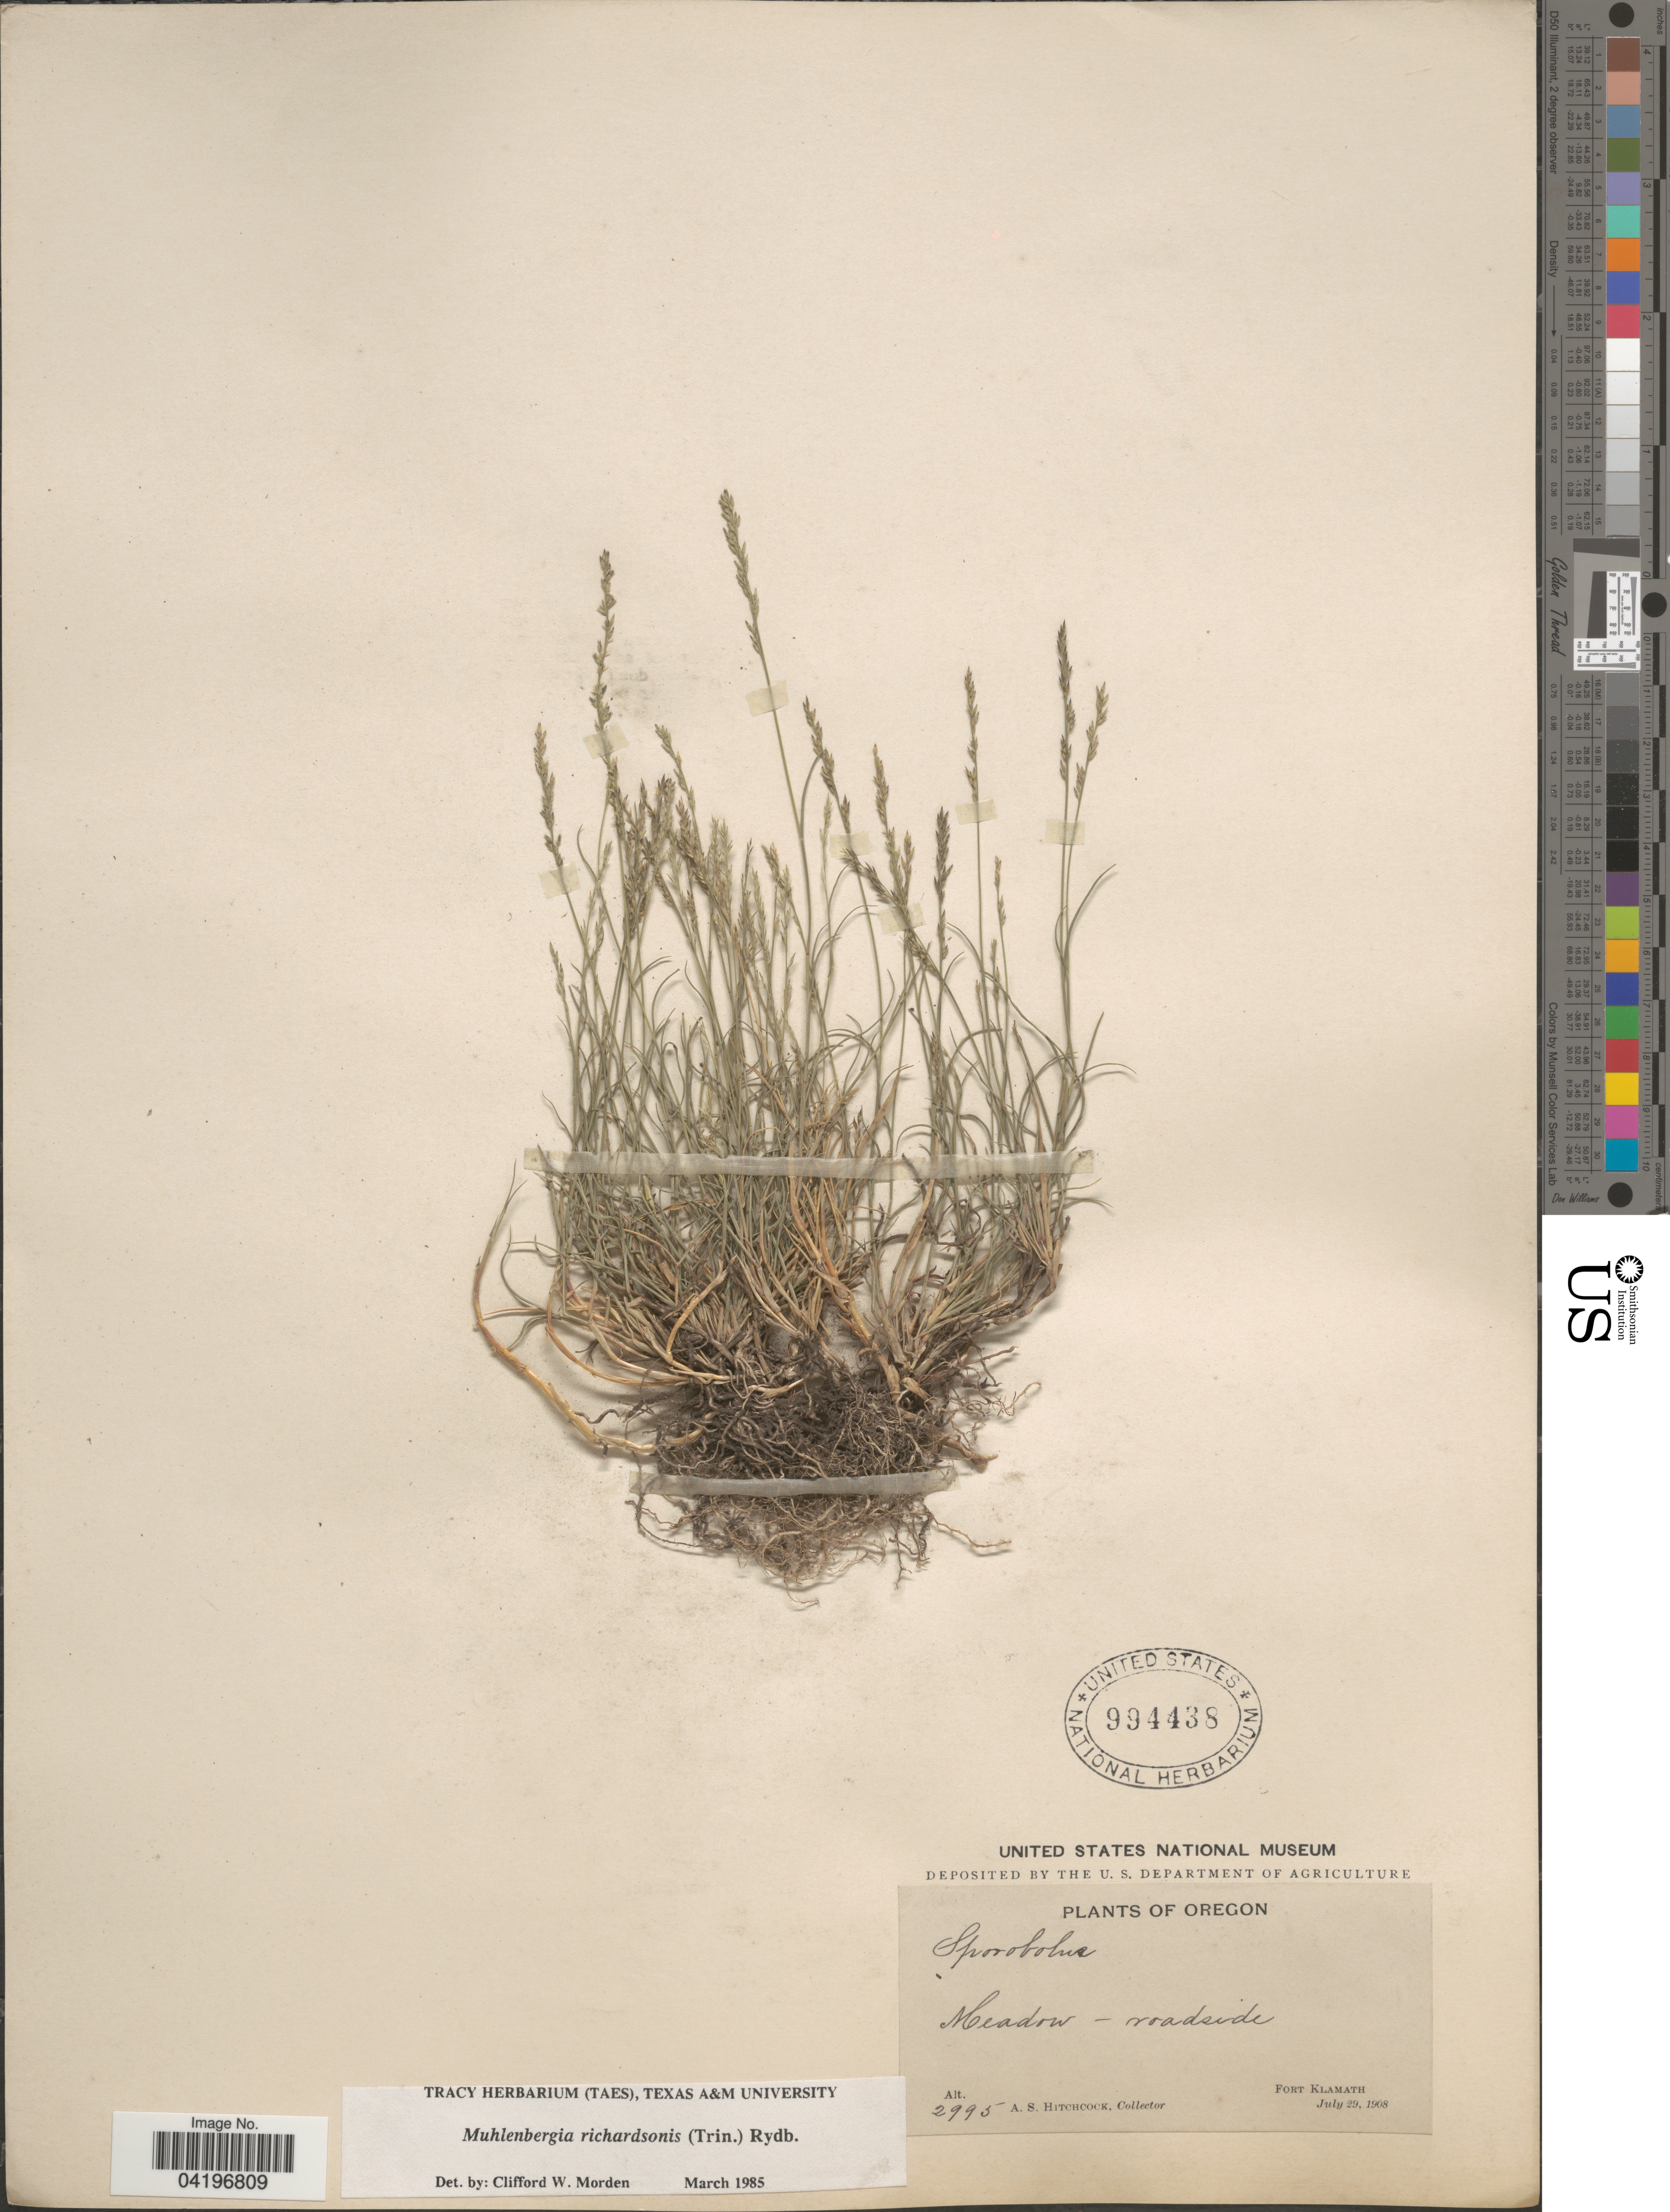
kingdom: Plantae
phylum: Tracheophyta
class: Liliopsida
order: Poales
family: Poaceae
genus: Muhlenbergia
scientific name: Muhlenbergia richardsonis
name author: (Trin.) Rydb.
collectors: A. S. Hitchcock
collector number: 2995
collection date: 1908-07-29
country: United States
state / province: Oregon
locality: Fort Klamath.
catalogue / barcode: US 994438